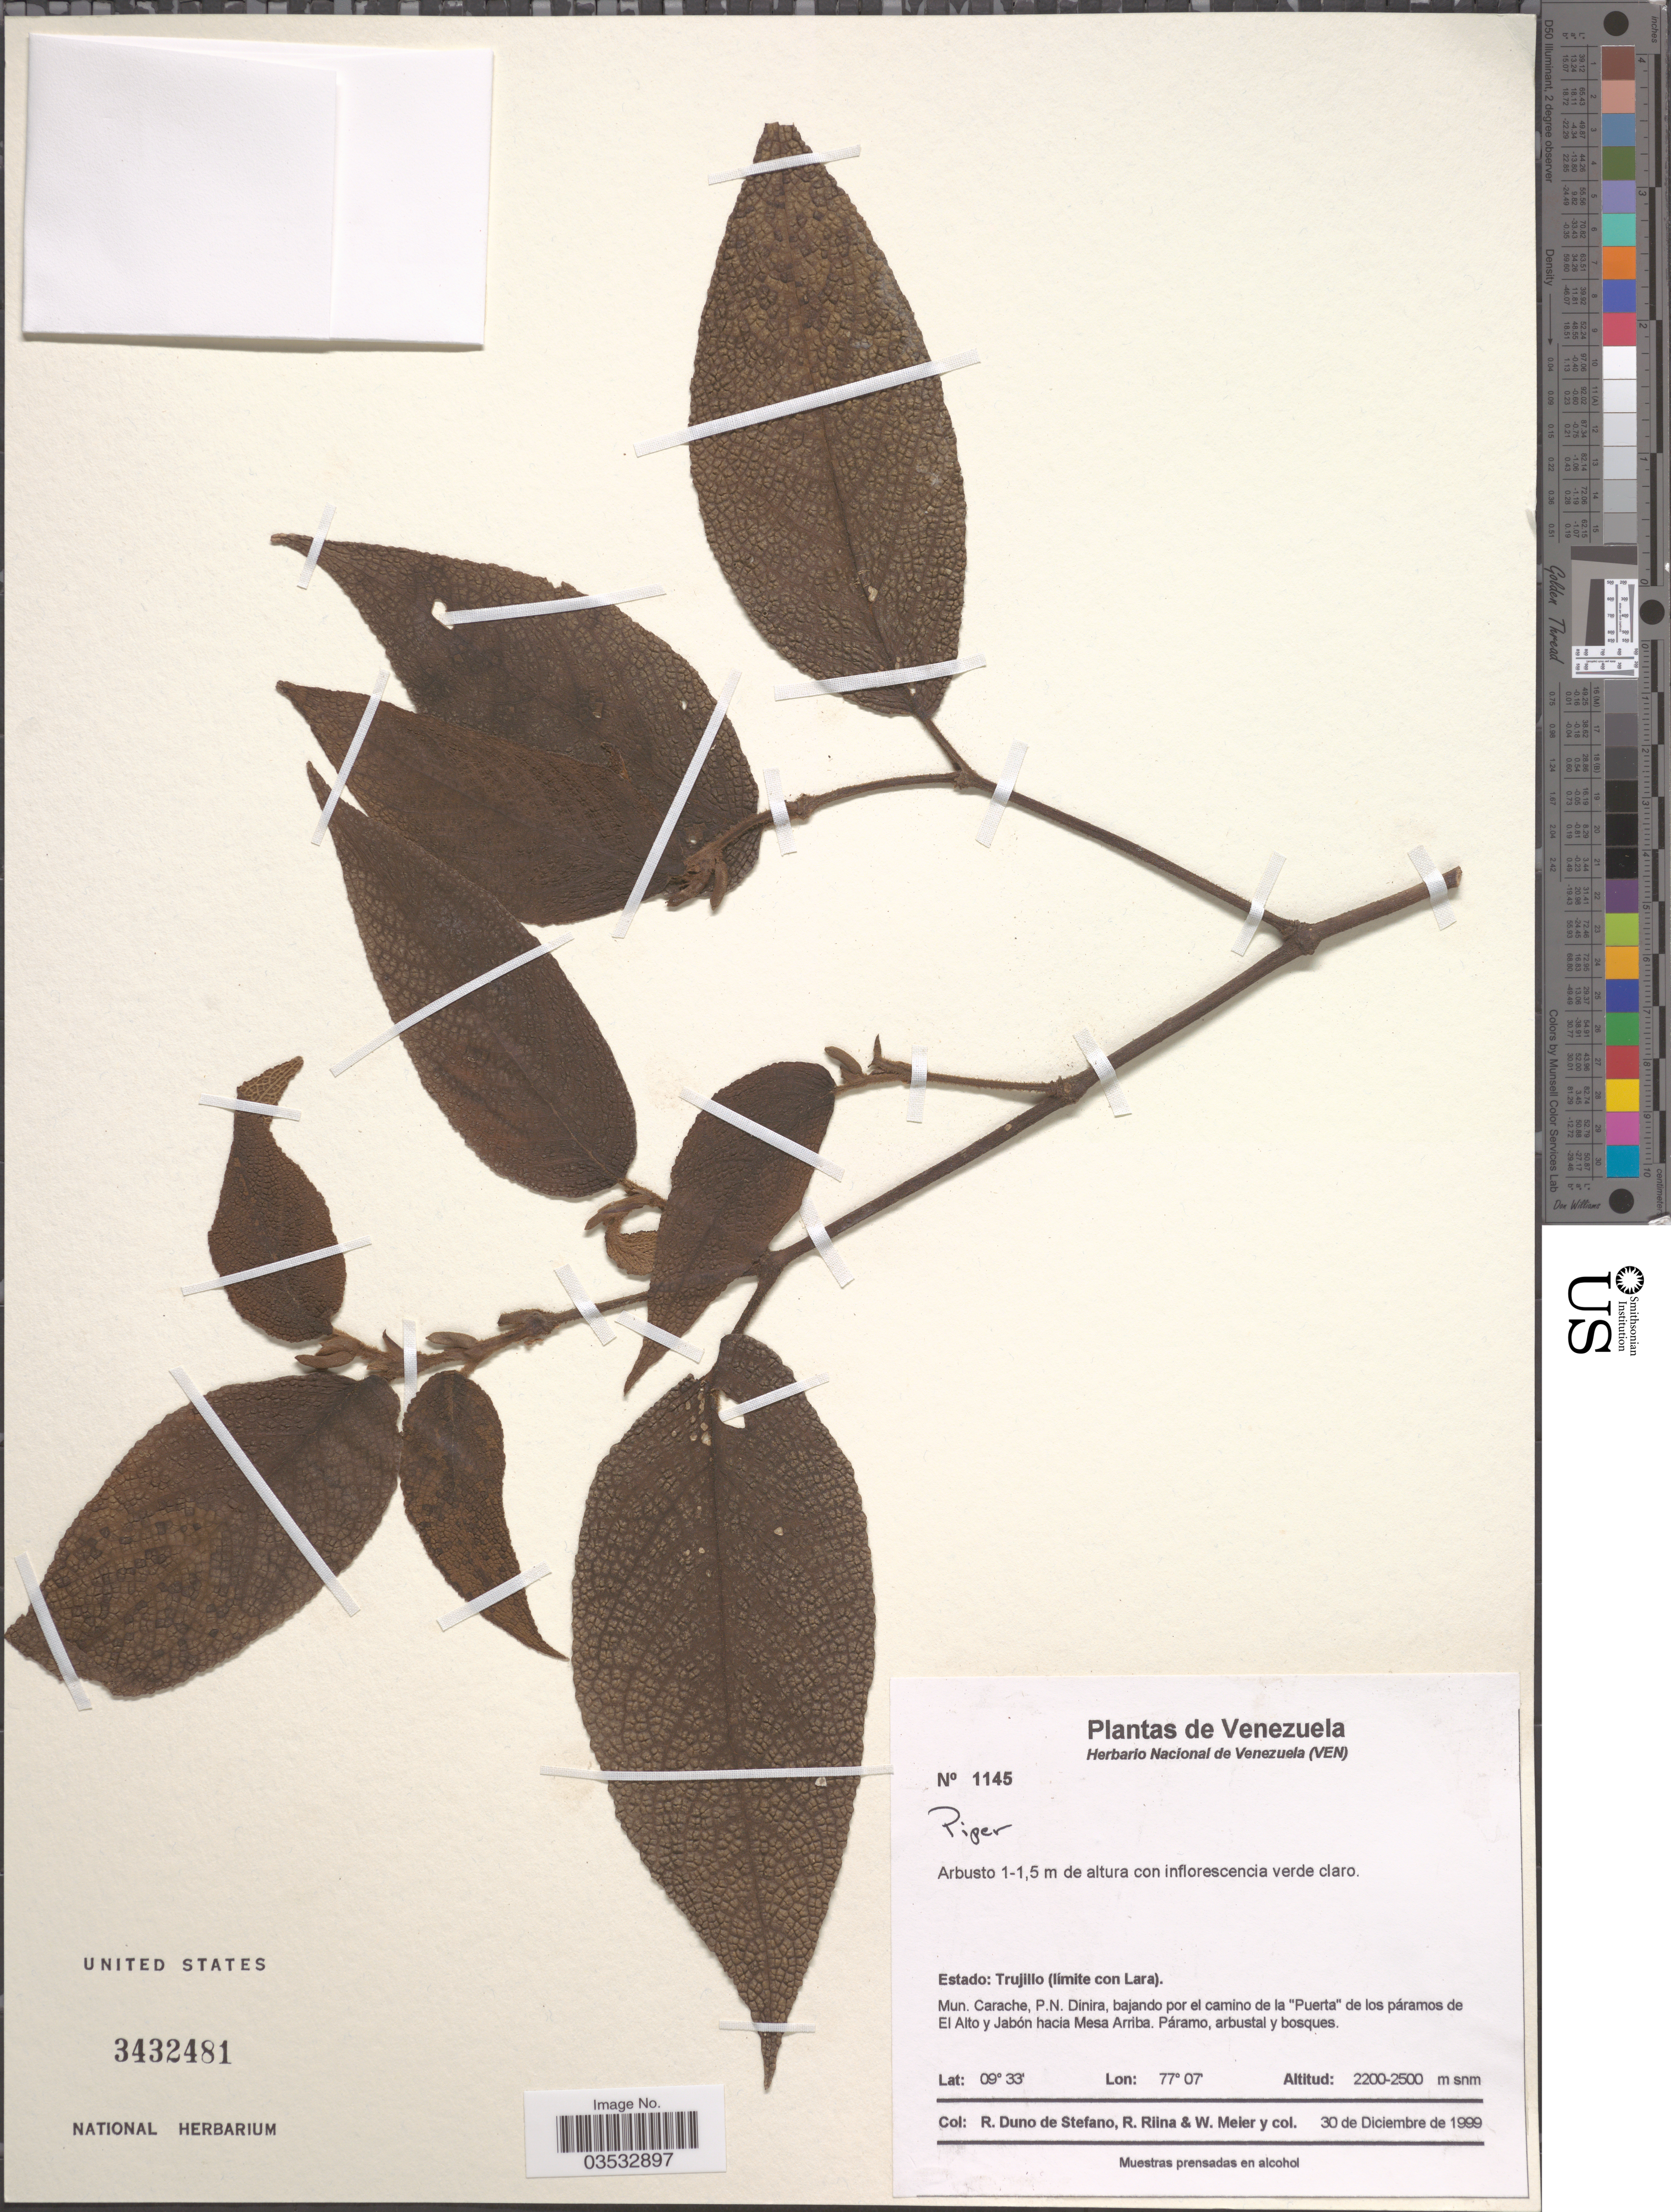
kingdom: Plantae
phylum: Tracheophyta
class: Magnoliopsida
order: Piperales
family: Piperaceae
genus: Piper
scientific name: Piper sp.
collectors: R. Duno de Stefano, R. Riina, W. Meier & et al.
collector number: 1145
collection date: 1999-12-30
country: Venezuela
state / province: Trujillo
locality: (límite con Lara). Mun. Carache, P.N. Dinira, bajando por el camino de la "Puerta" de los páramos de El Alto y Jabón hacia Mesa Arriba.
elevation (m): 2200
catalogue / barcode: US 3432481